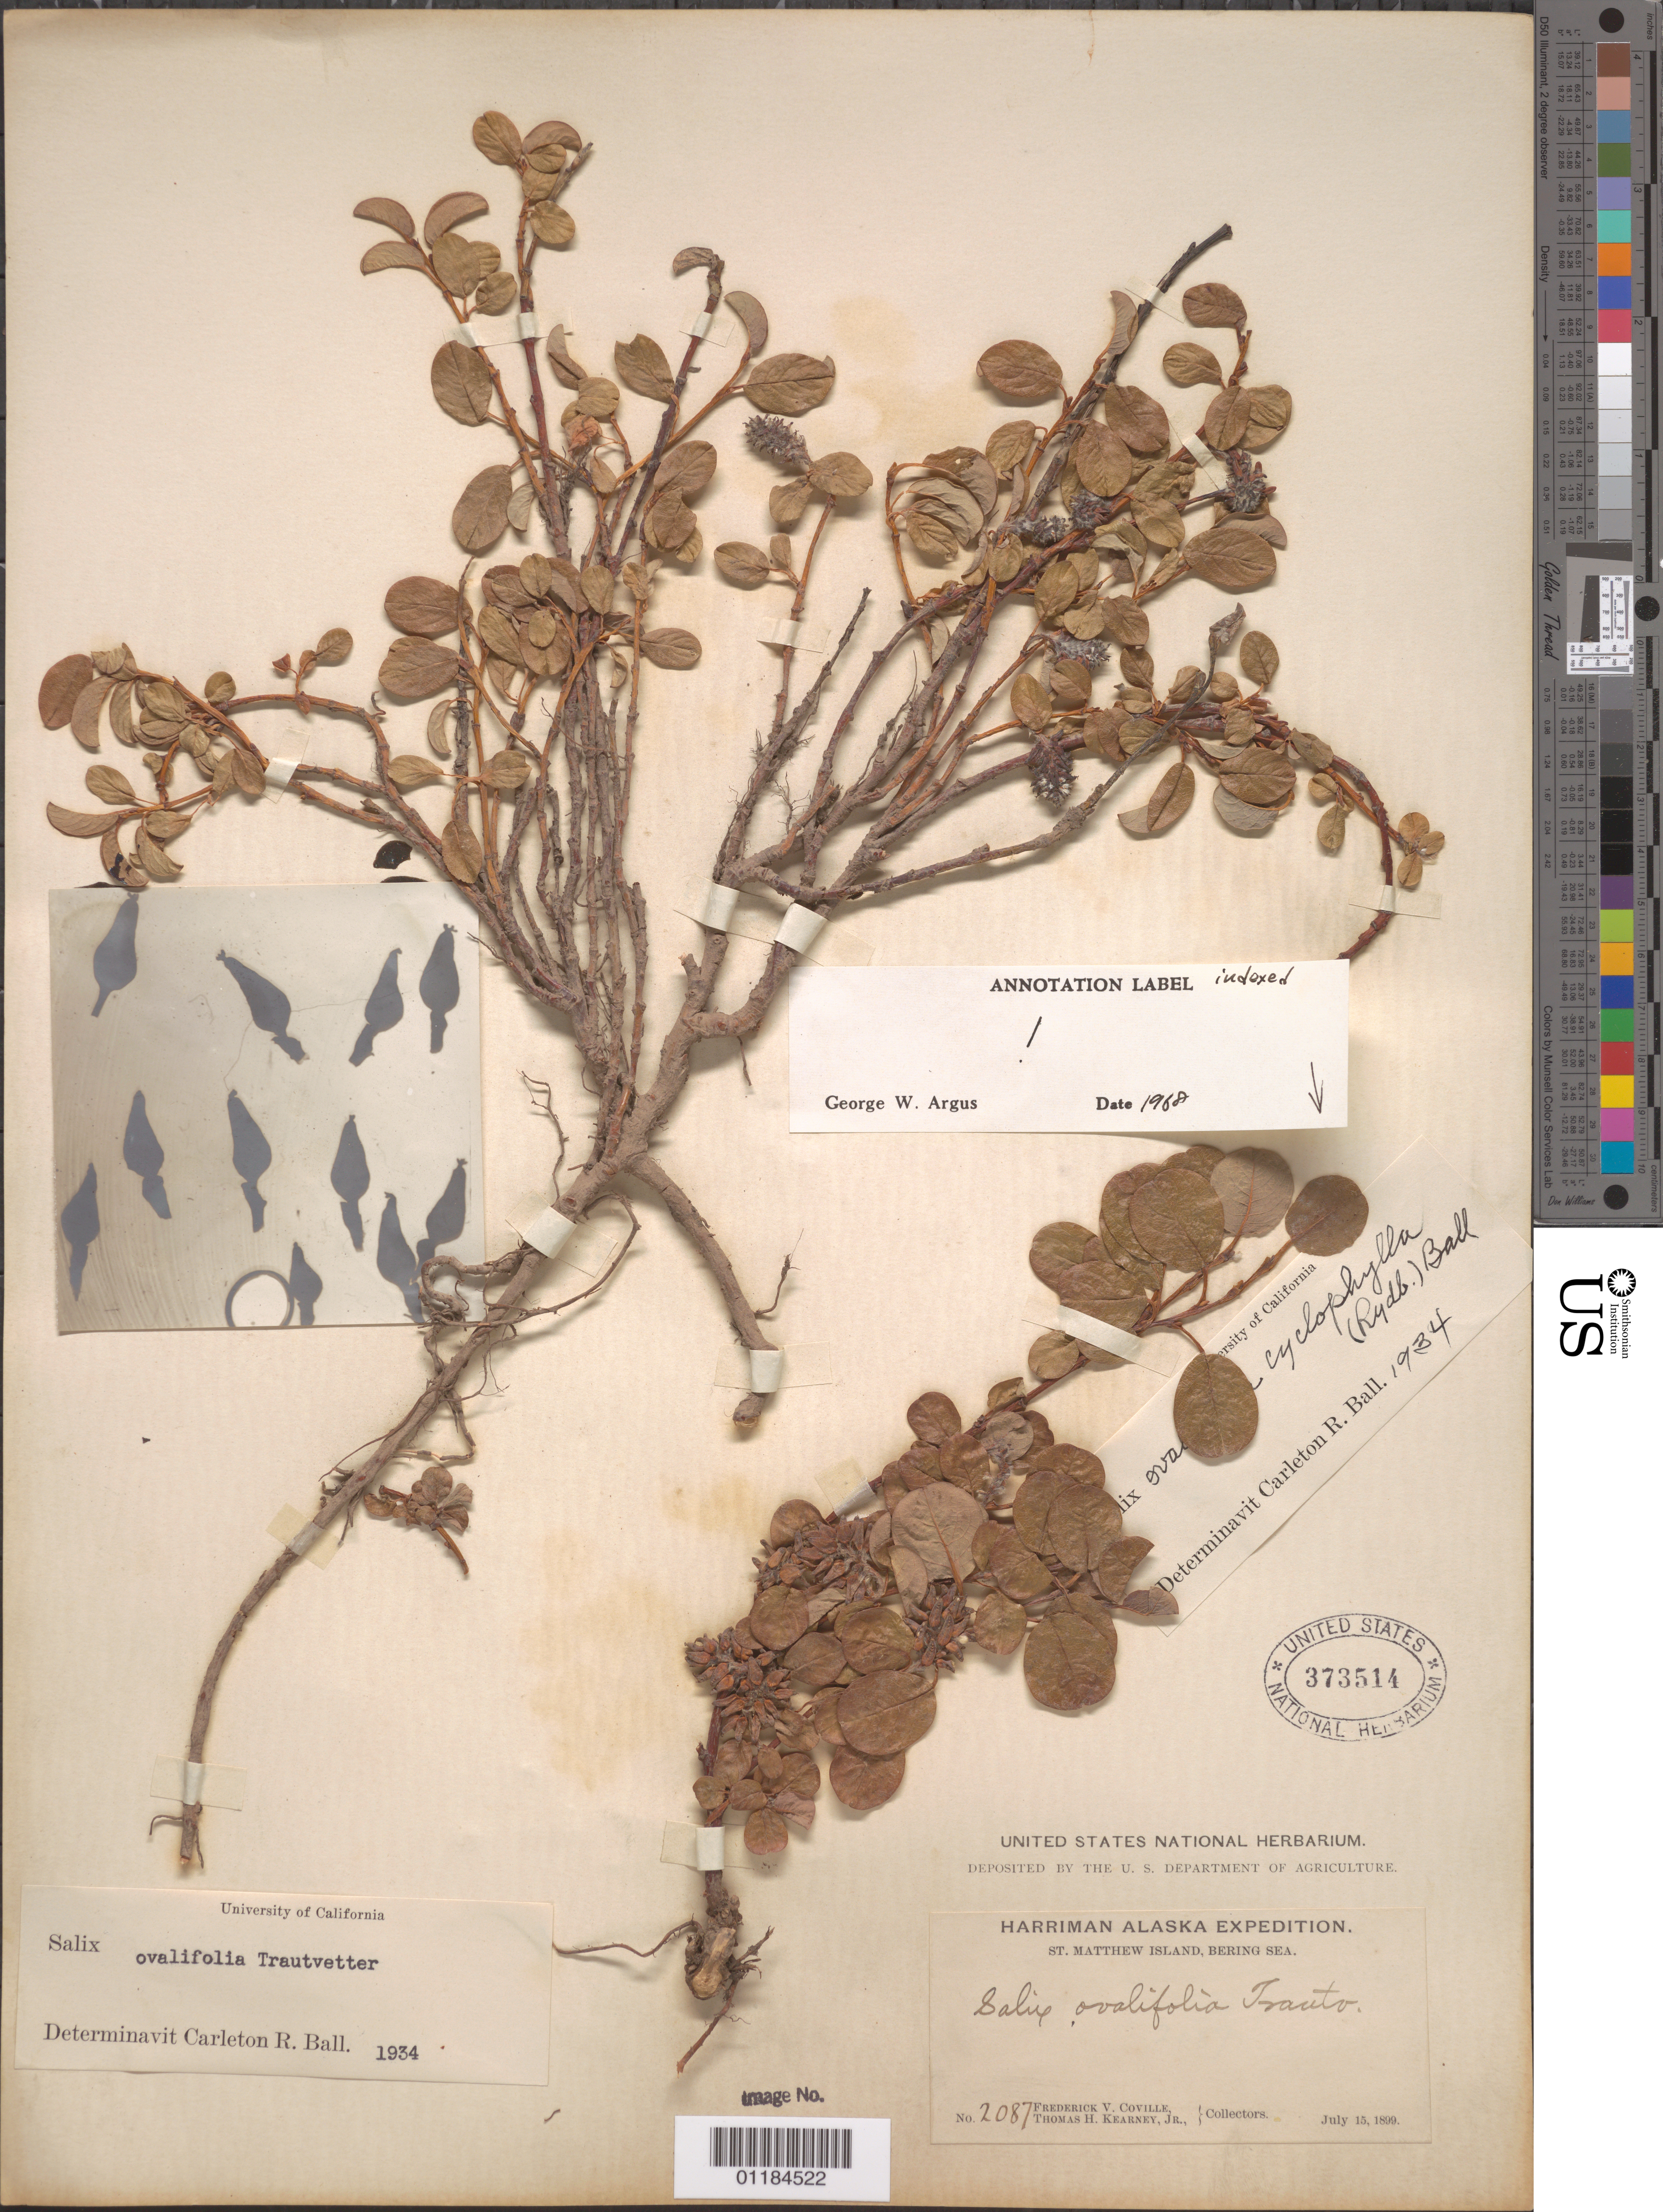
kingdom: Plantae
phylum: Tracheophyta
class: Magnoliopsida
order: Malpighiales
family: Salicaceae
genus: Salix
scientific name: Salix ovalifolia var. cyclophylla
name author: (Rydb.) C.R. Ball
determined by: Ball, C. R.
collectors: F. V. Coville & T. H. Kearney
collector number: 2087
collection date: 1899-07-15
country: United States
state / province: Alaska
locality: St. Matthew Island, Bering Sea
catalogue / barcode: US 373514